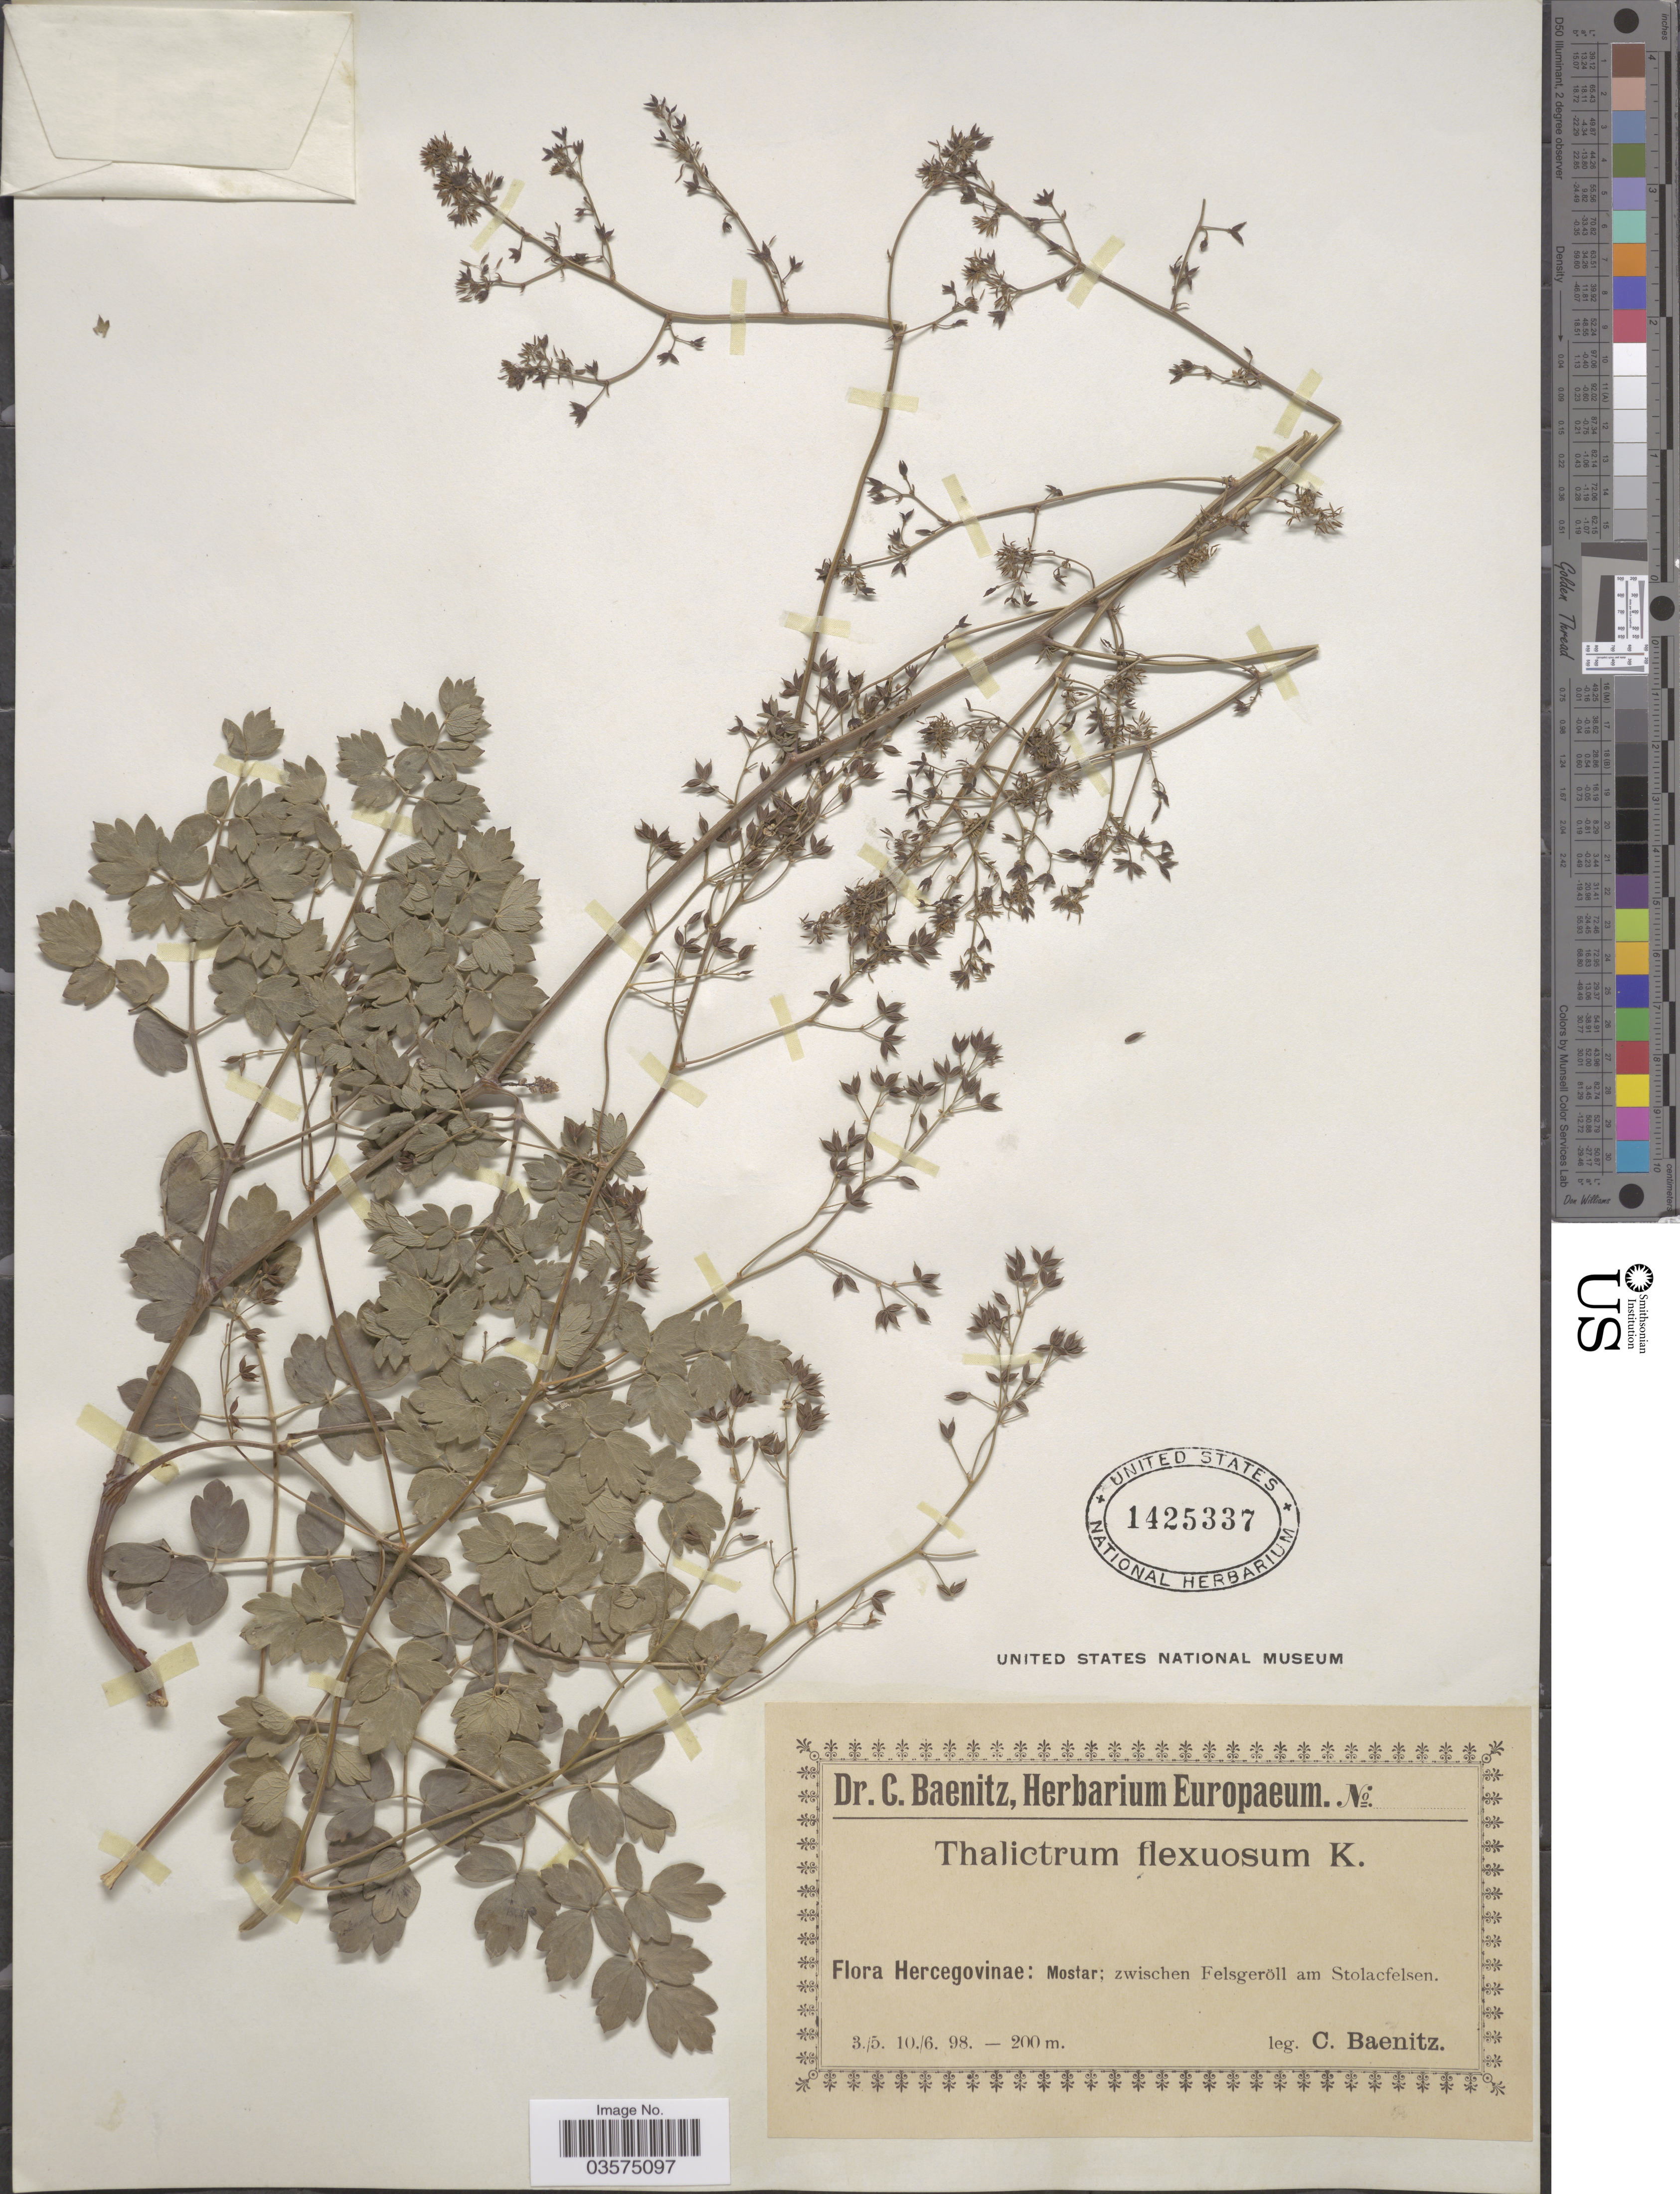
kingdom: Plantae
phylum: Tracheophyta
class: Magnoliopsida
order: Ranunculales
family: Ranunculaceae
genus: Thalictrum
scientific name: Thalictrum flexuosum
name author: Bernh.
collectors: C. G. Baenitz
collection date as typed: Transcribed d/m/y: 3/5/98 to 10/6/98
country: Bosnia and Herzegovina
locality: Hercegovinae: Mostar; zwischen Felsgeröll am Stolacfelsen.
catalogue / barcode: US 1425337